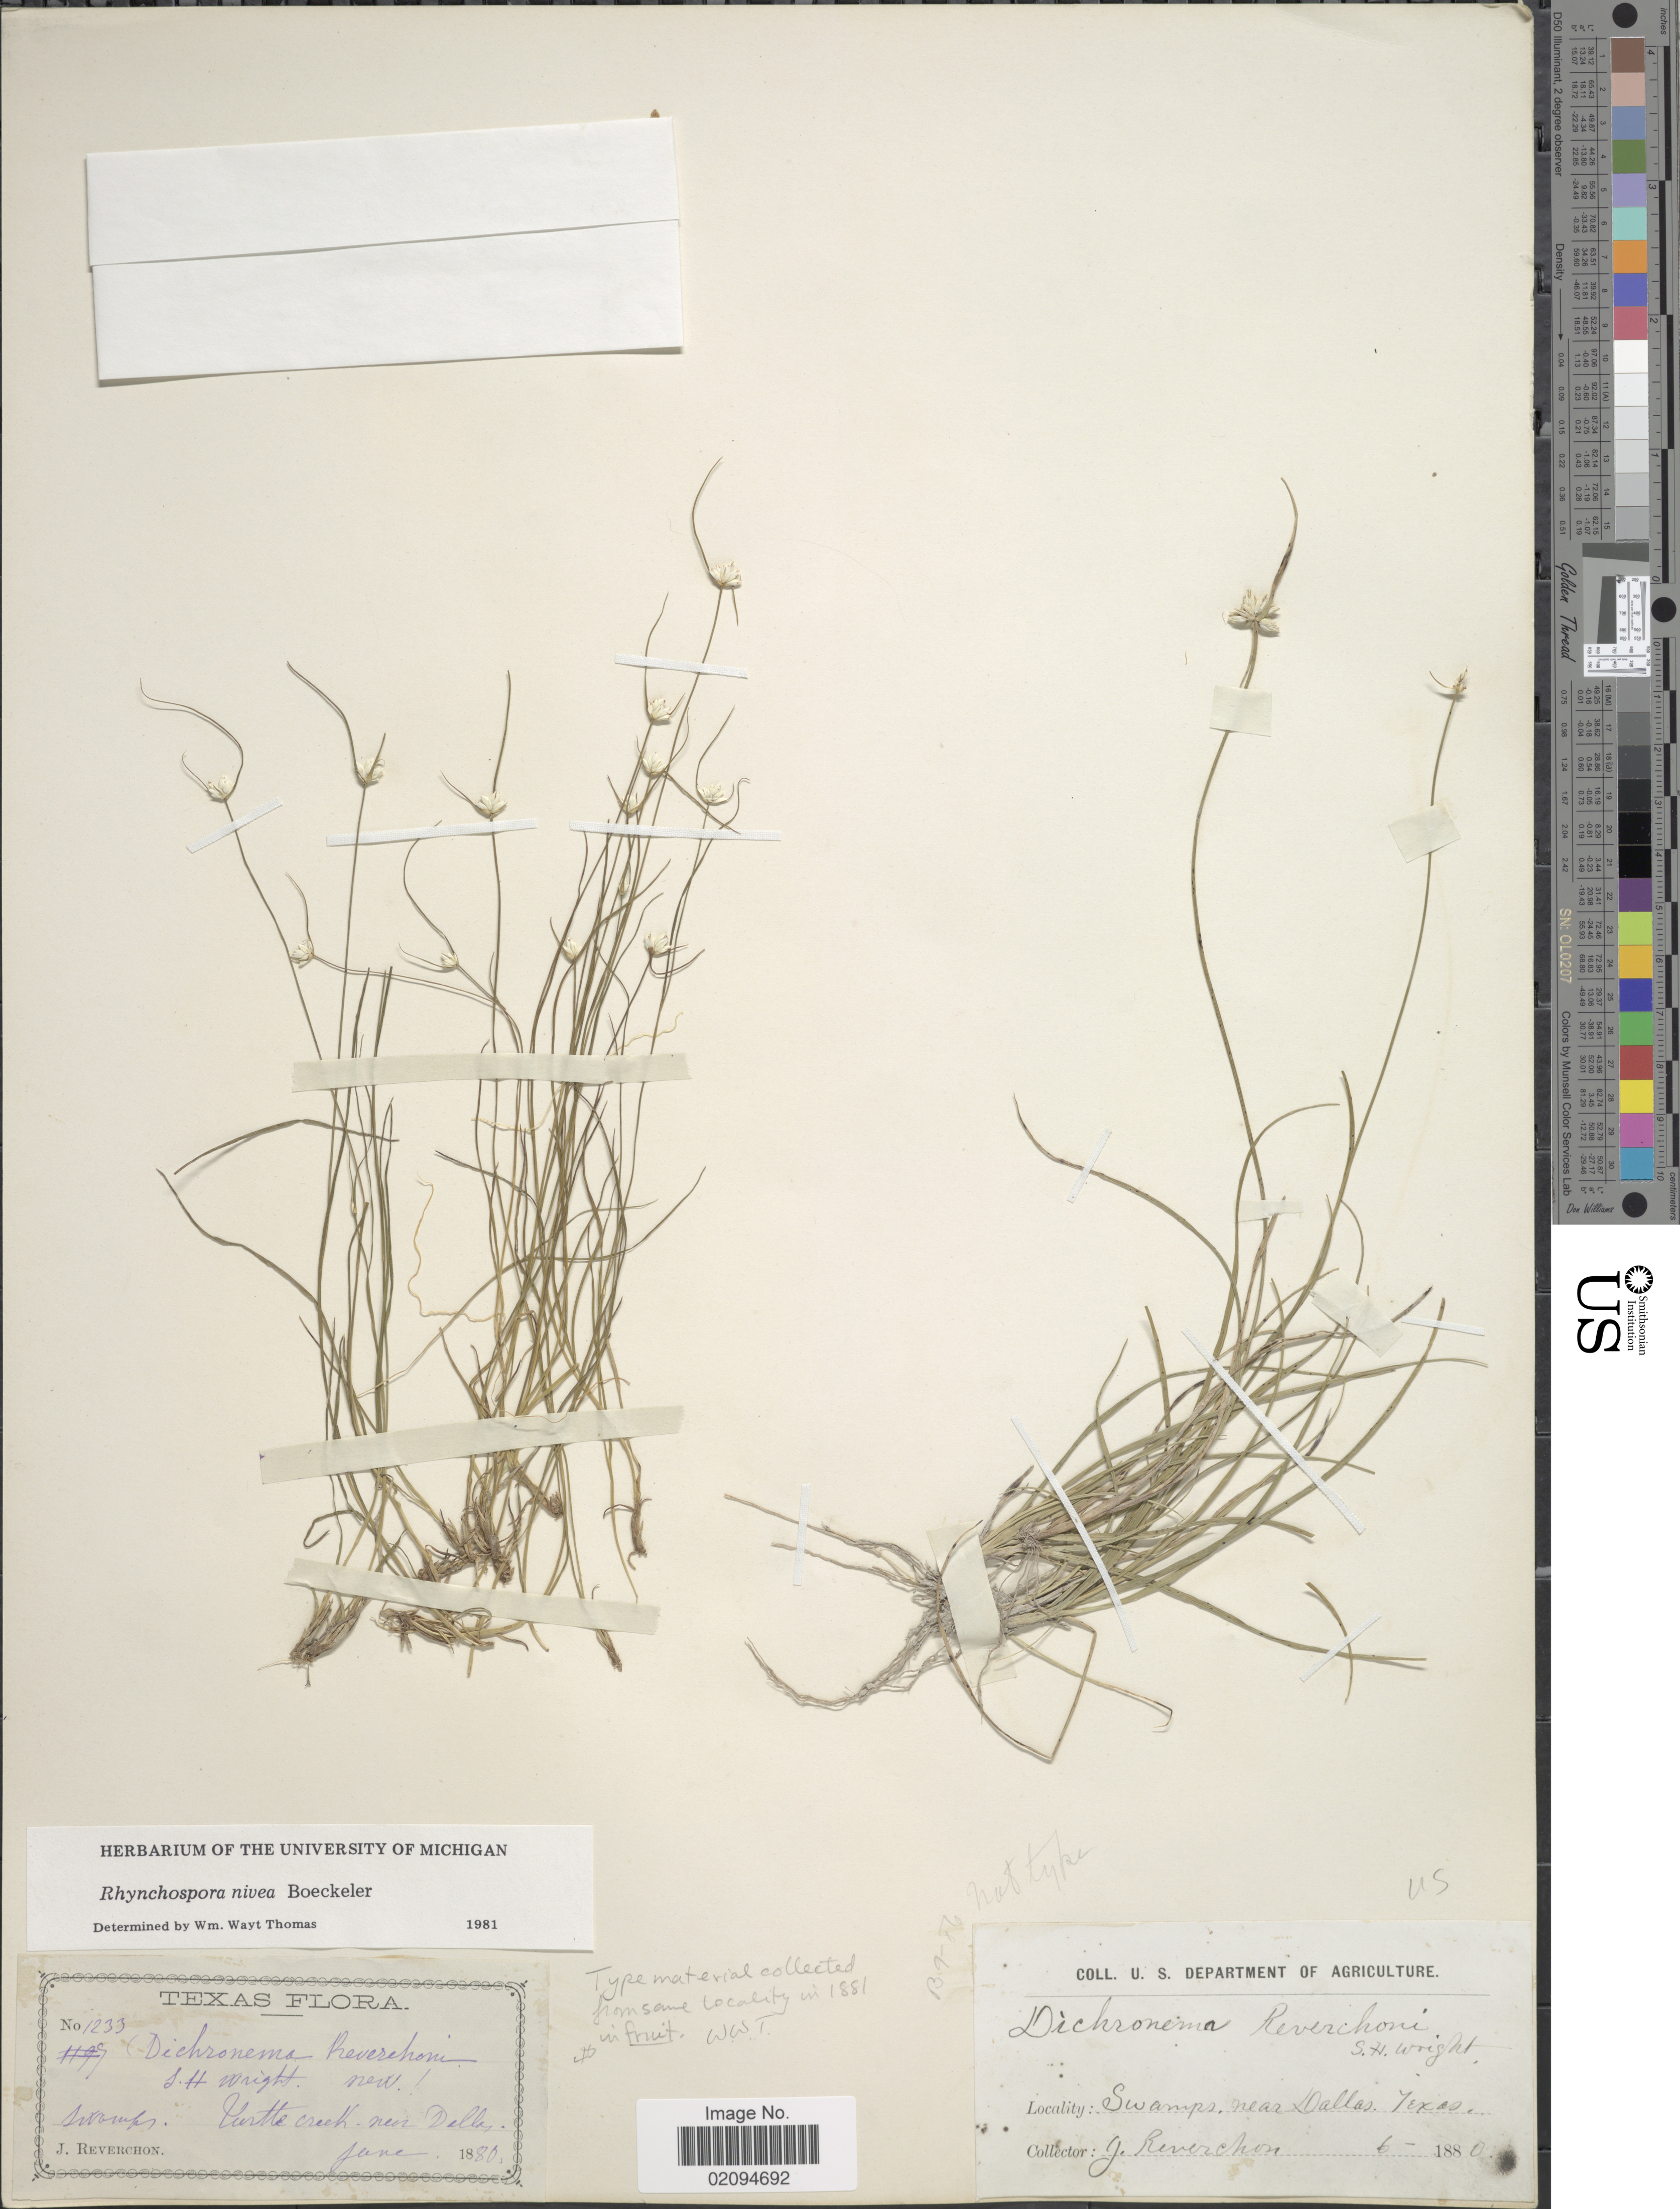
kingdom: Plantae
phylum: Tracheophyta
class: Liliopsida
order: Poales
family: Cyperaceae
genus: Rhynchospora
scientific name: Rhynchospora nivea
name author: Boeckeler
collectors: J. Reverchon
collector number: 1233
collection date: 1880-06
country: United States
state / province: Texas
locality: Near Dallas, Turtle Creek